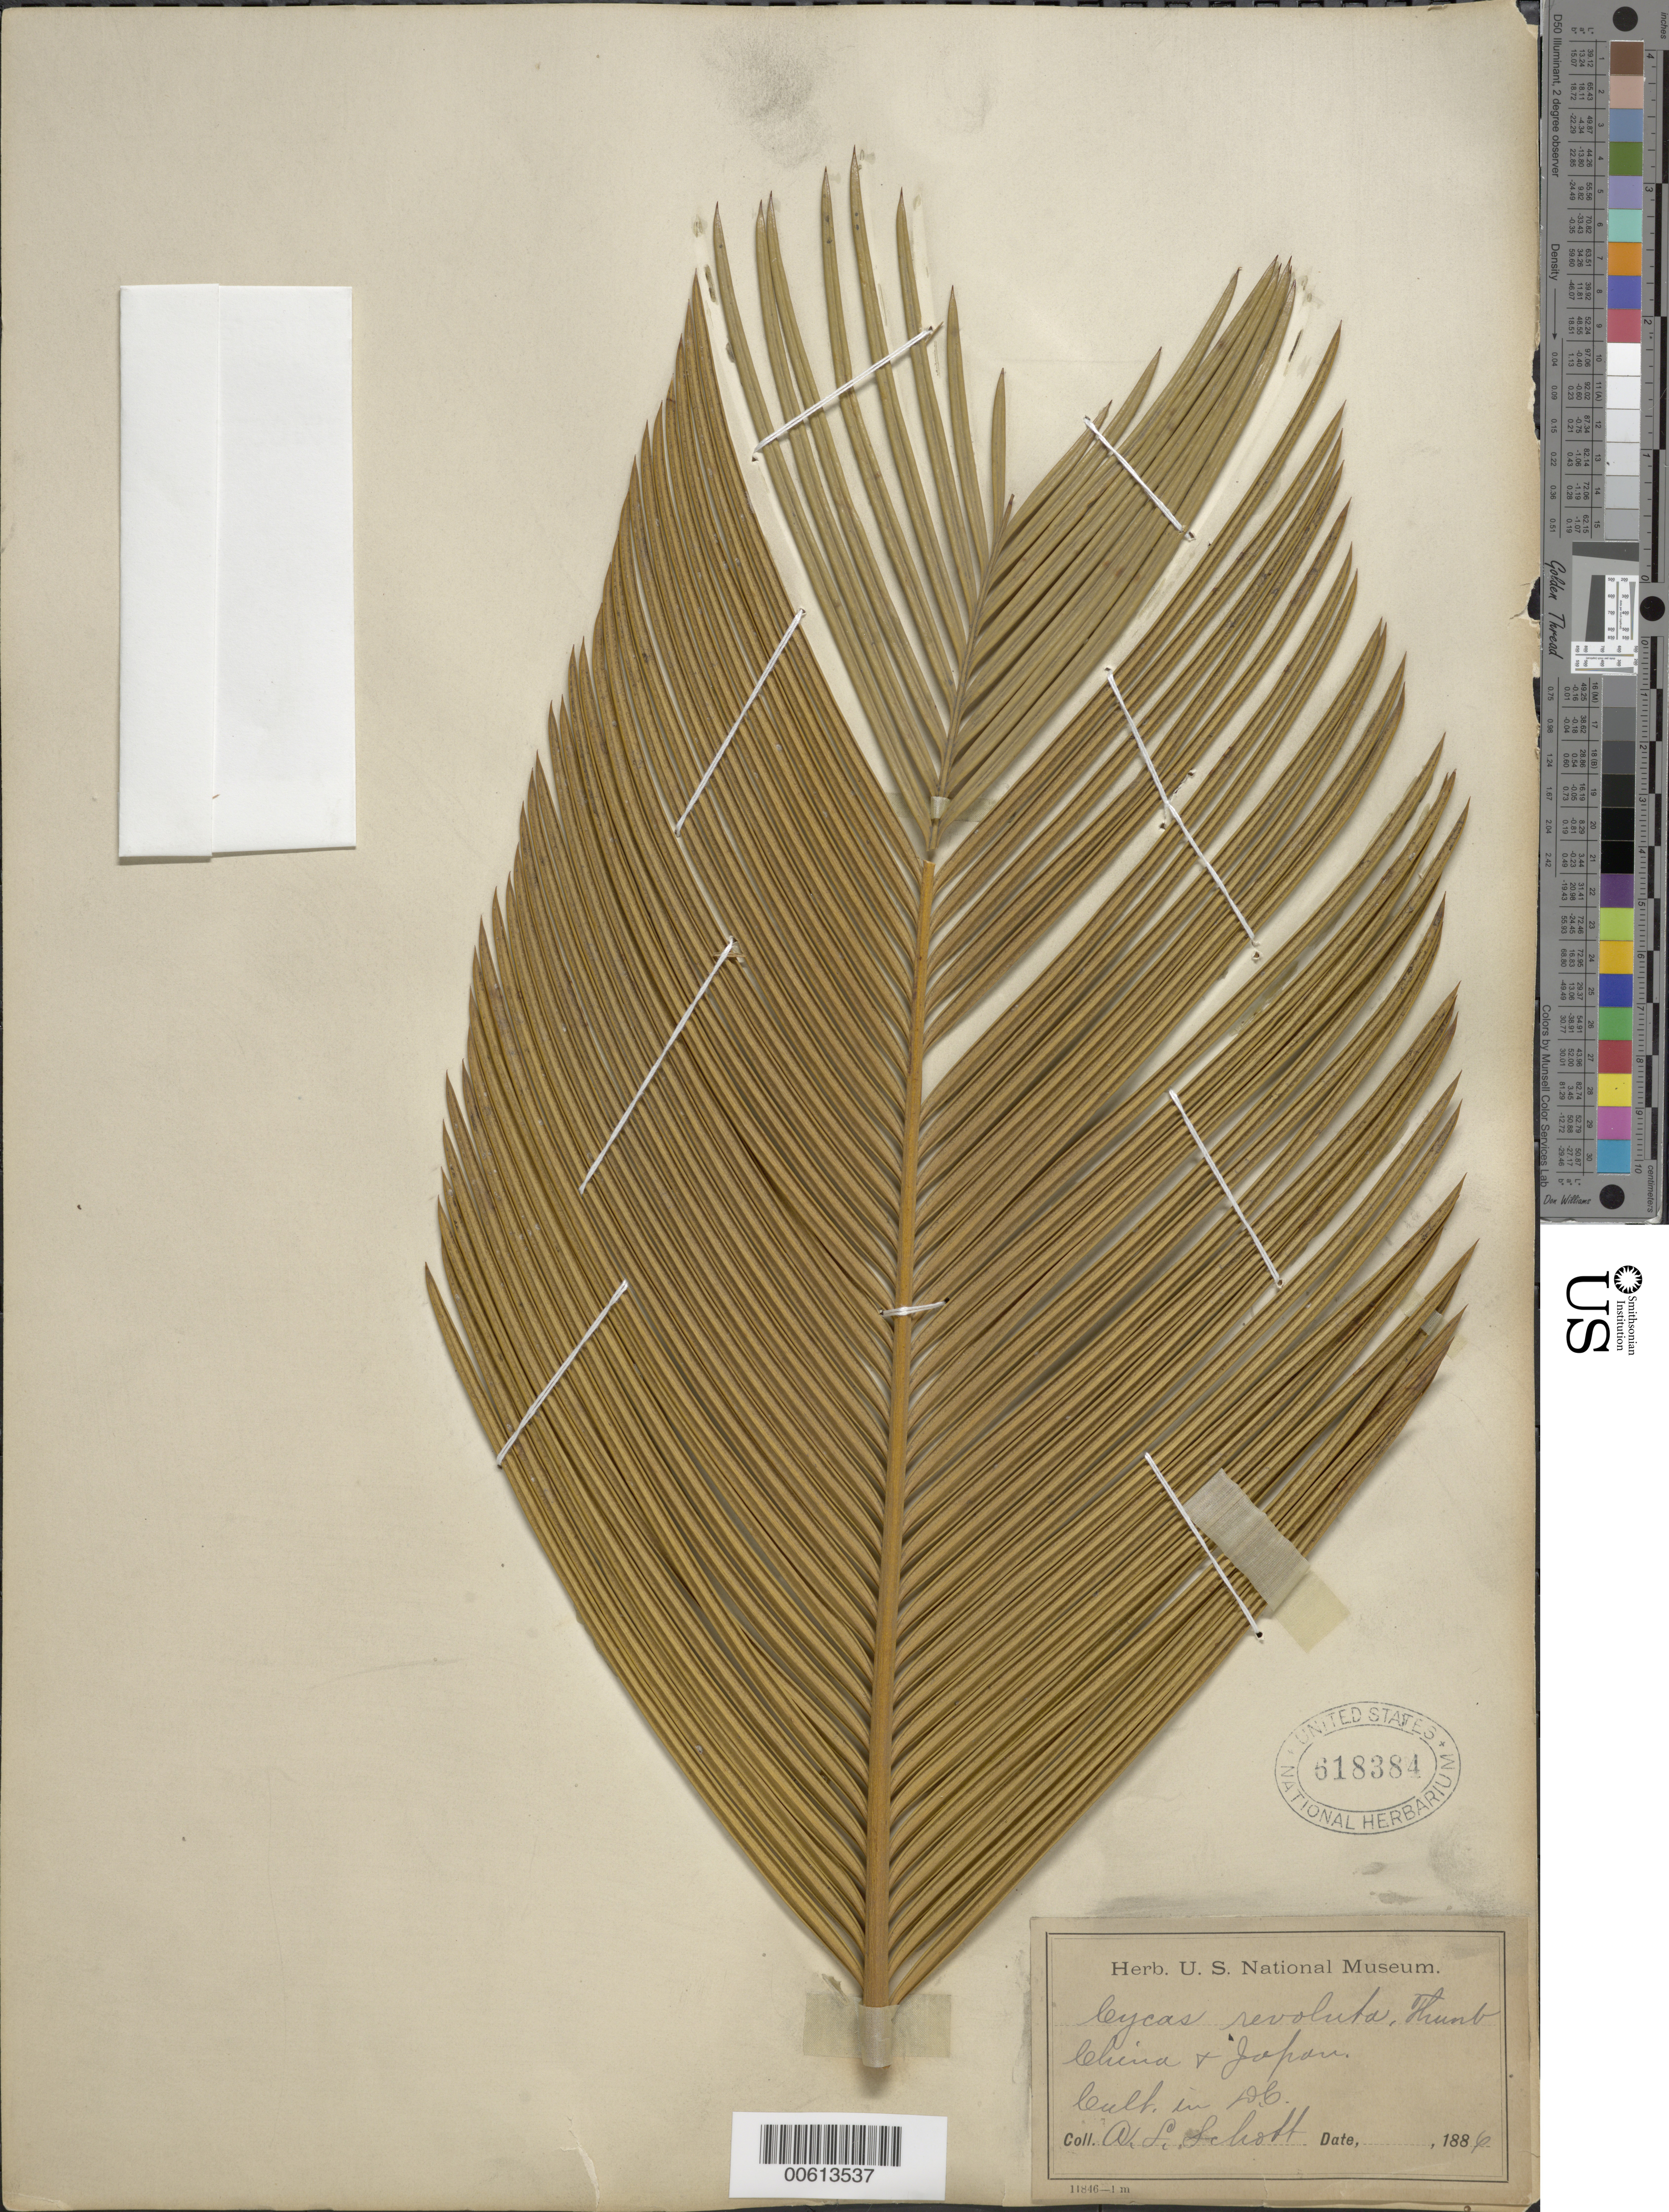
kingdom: Plantae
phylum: Tracheophyta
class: Cycadopsida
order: Cycadales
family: Cycadaceae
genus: Cycas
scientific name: Cycas revoluta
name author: Thunb.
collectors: A. L. Schott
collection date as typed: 1886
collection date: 1886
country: United States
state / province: District of Columbia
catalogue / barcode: US 618384